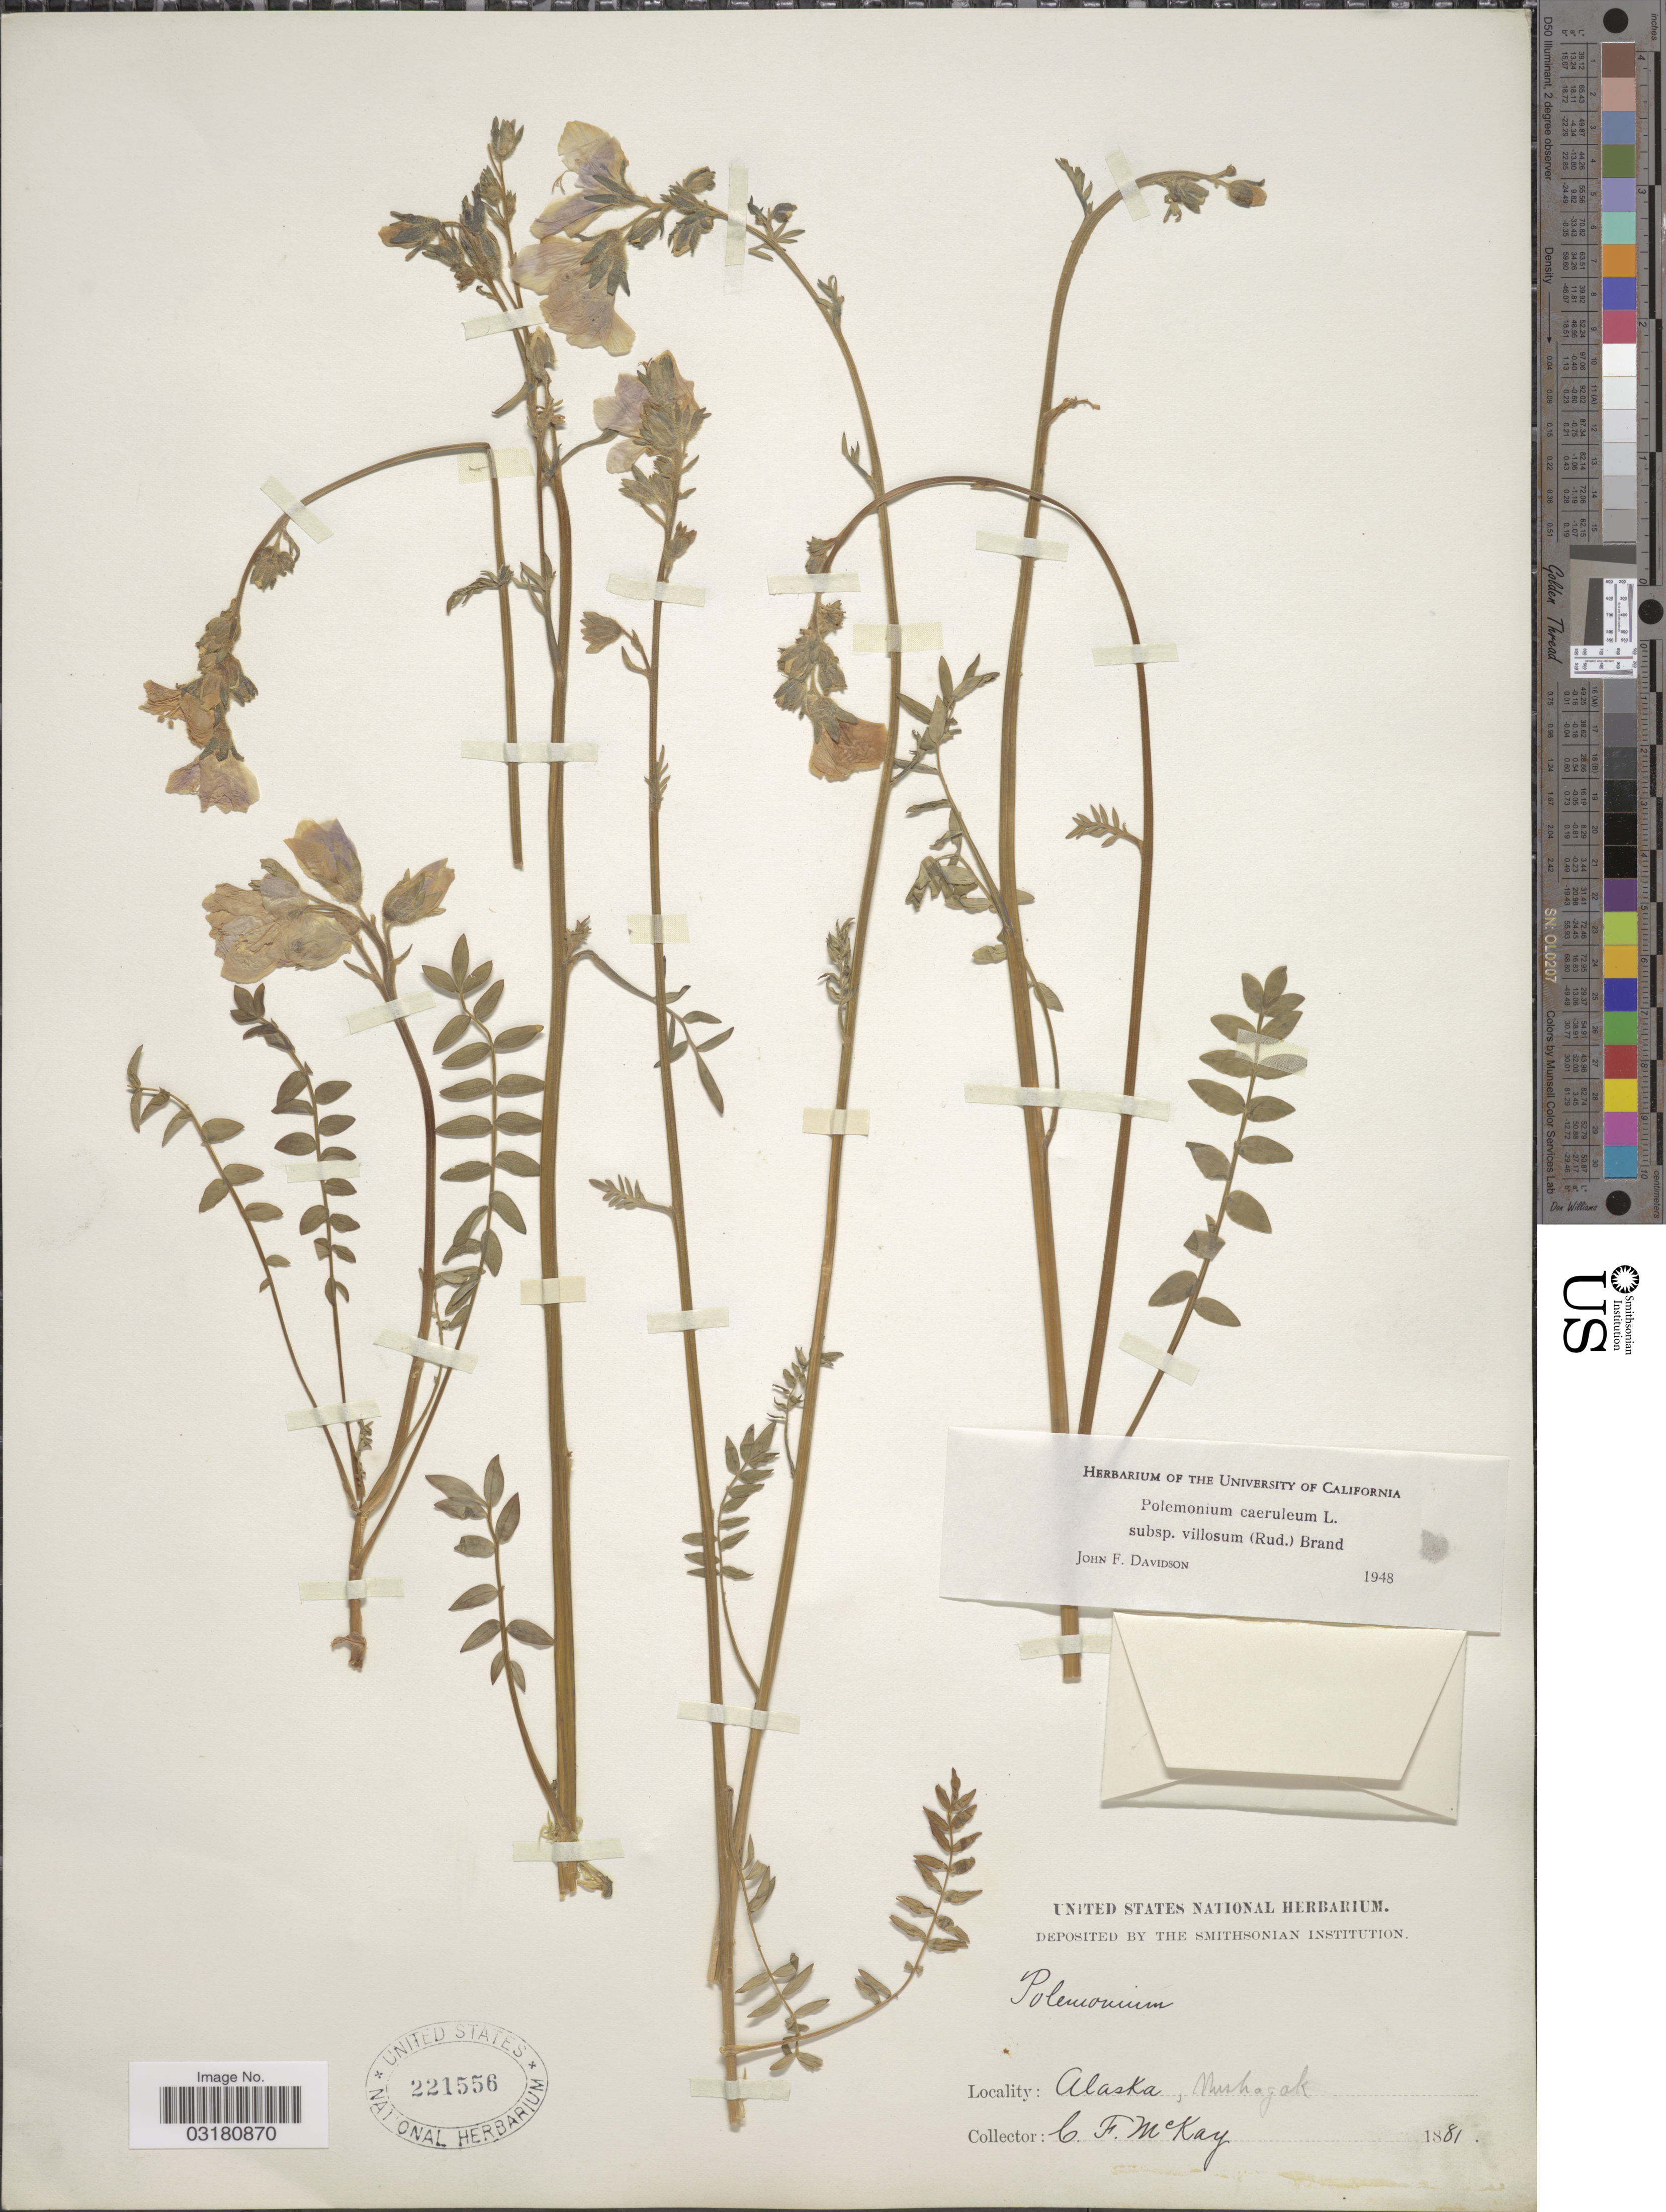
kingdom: Plantae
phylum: Tracheophyta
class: Magnoliopsida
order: Ericales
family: Polemoniaceae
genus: Polemonium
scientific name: Polemonium caeruleum subsp. villosum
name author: (Rudolph ex Georgi) Brand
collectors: C. McKay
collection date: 1881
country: United States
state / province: Alaska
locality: Nushagak.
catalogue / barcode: US 221556